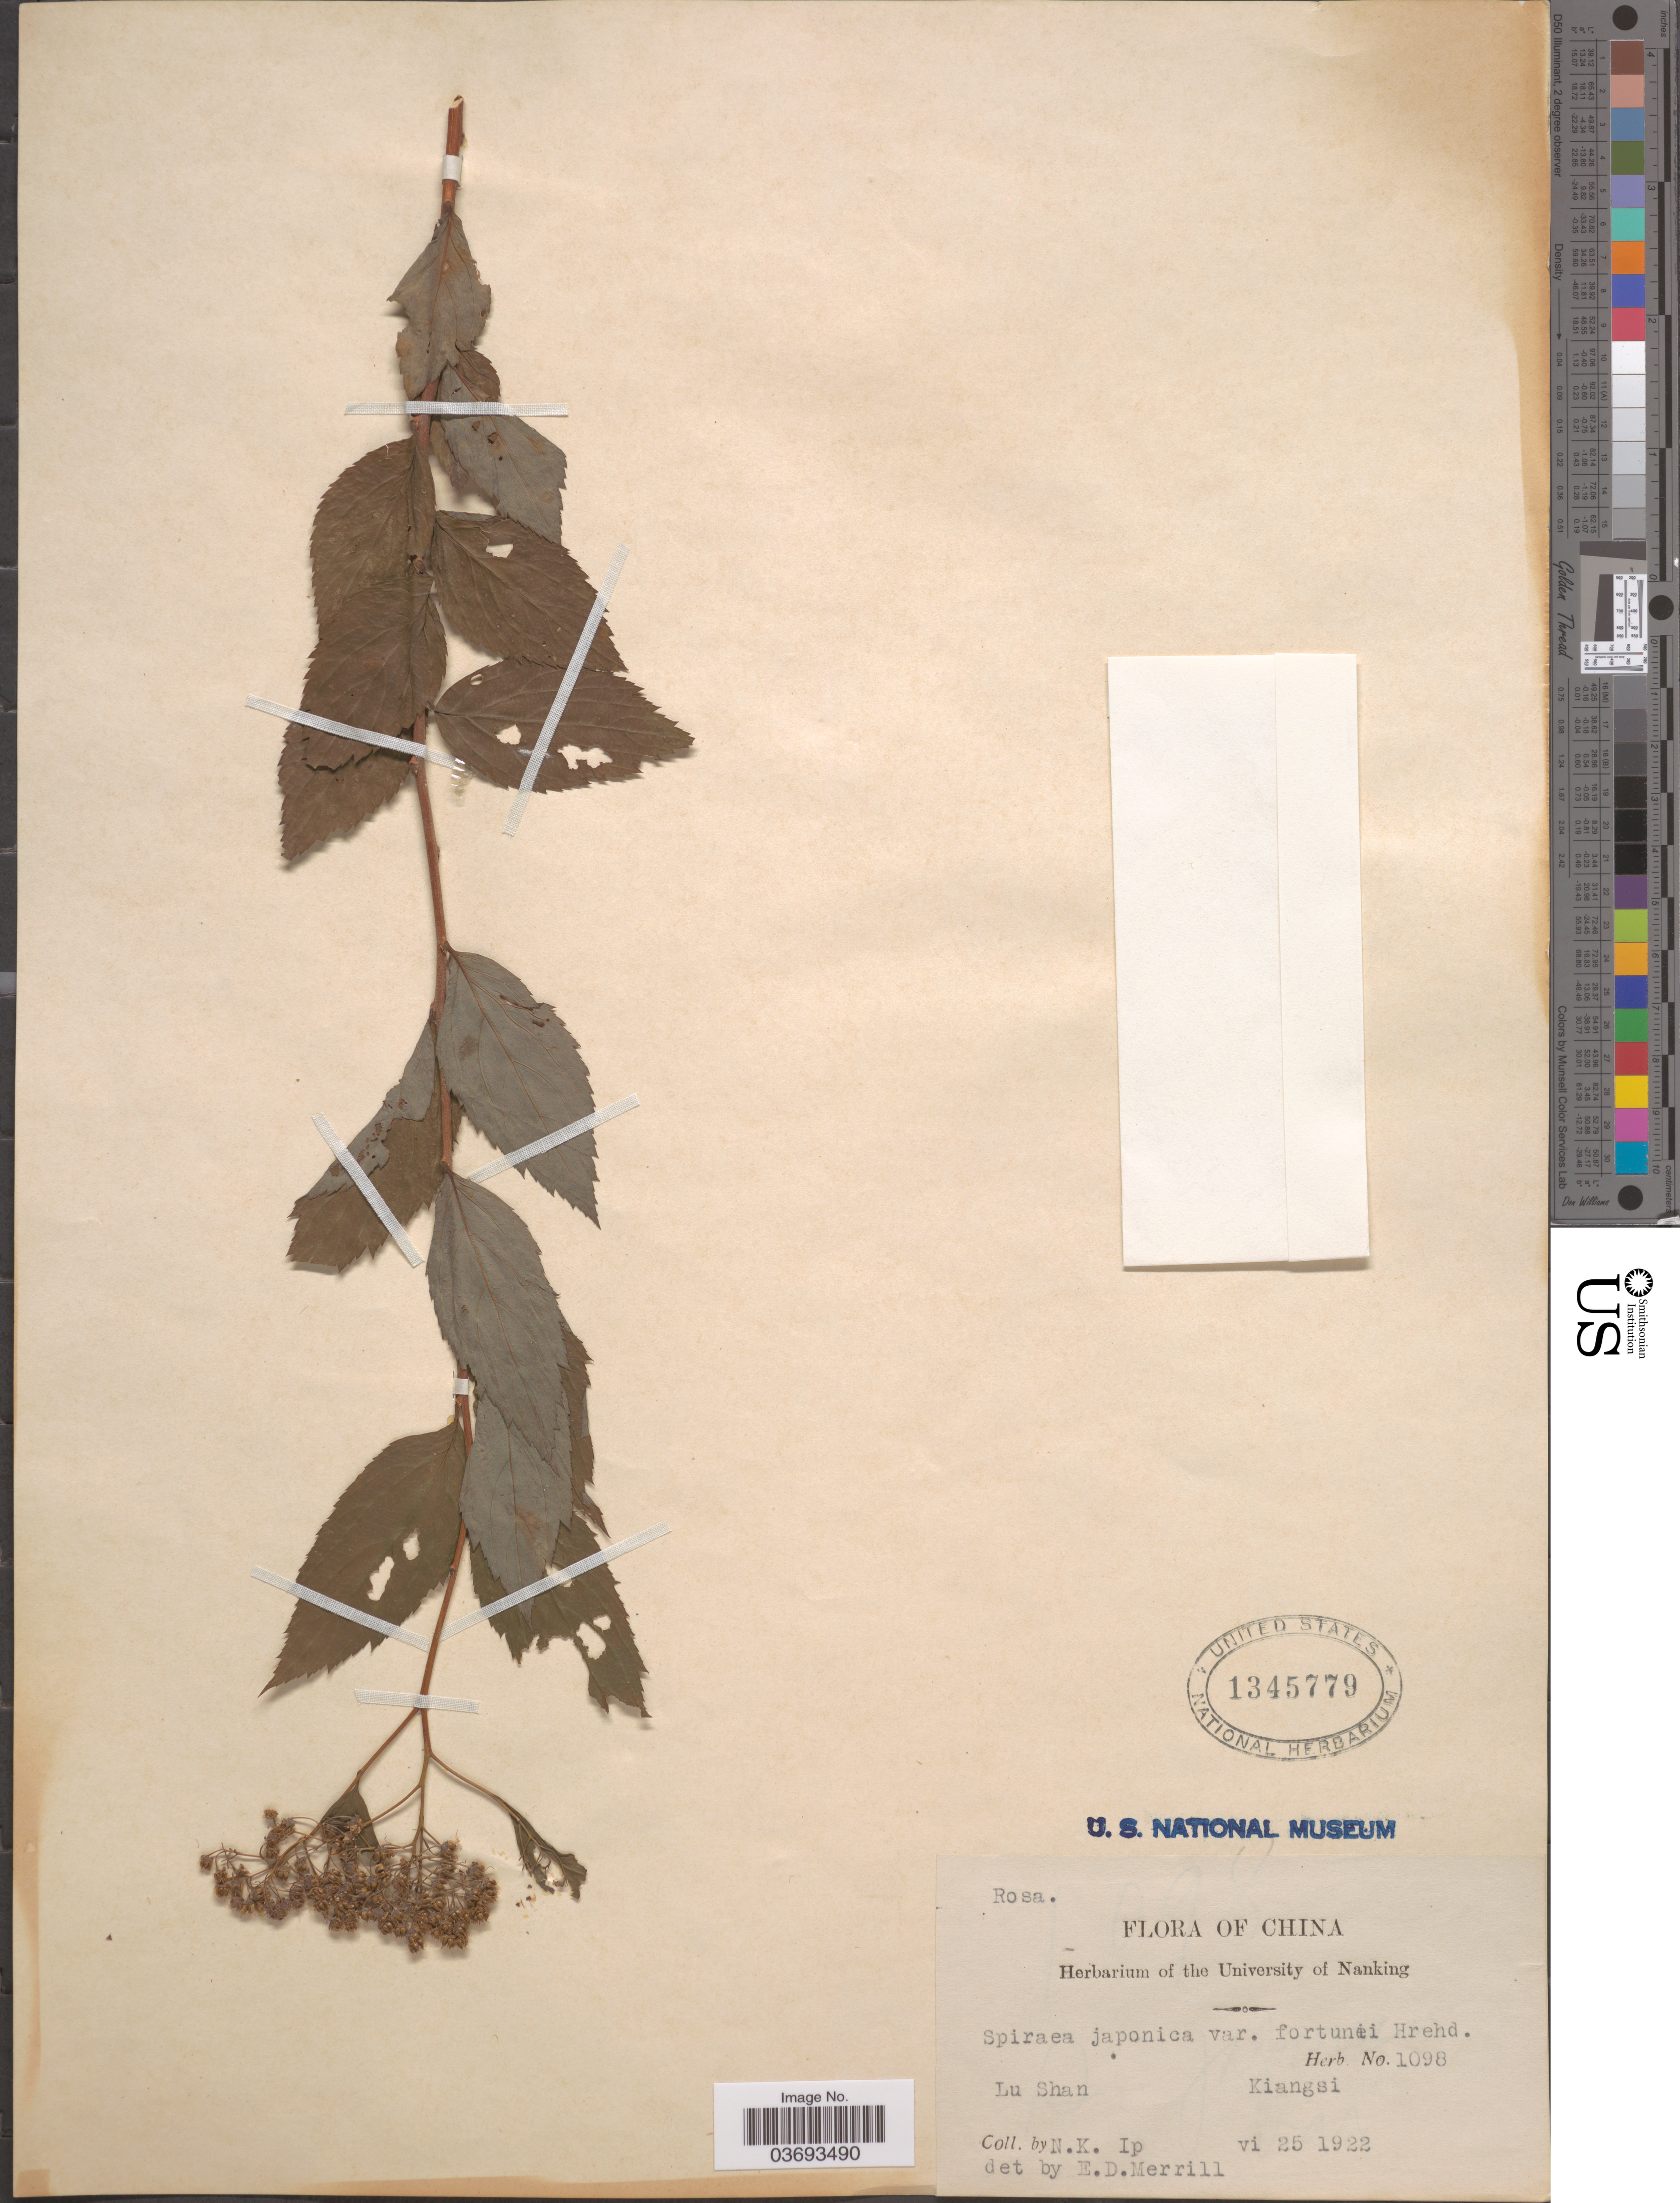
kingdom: Plantae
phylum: Tracheophyta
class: Magnoliopsida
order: Rosales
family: Rosaceae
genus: Spiraea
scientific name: Spiraea japonica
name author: L. f.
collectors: N. Ip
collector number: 1098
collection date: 1922-06-25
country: China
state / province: Jiangxi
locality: Lu Shan, Kiangsi.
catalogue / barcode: US 1345779